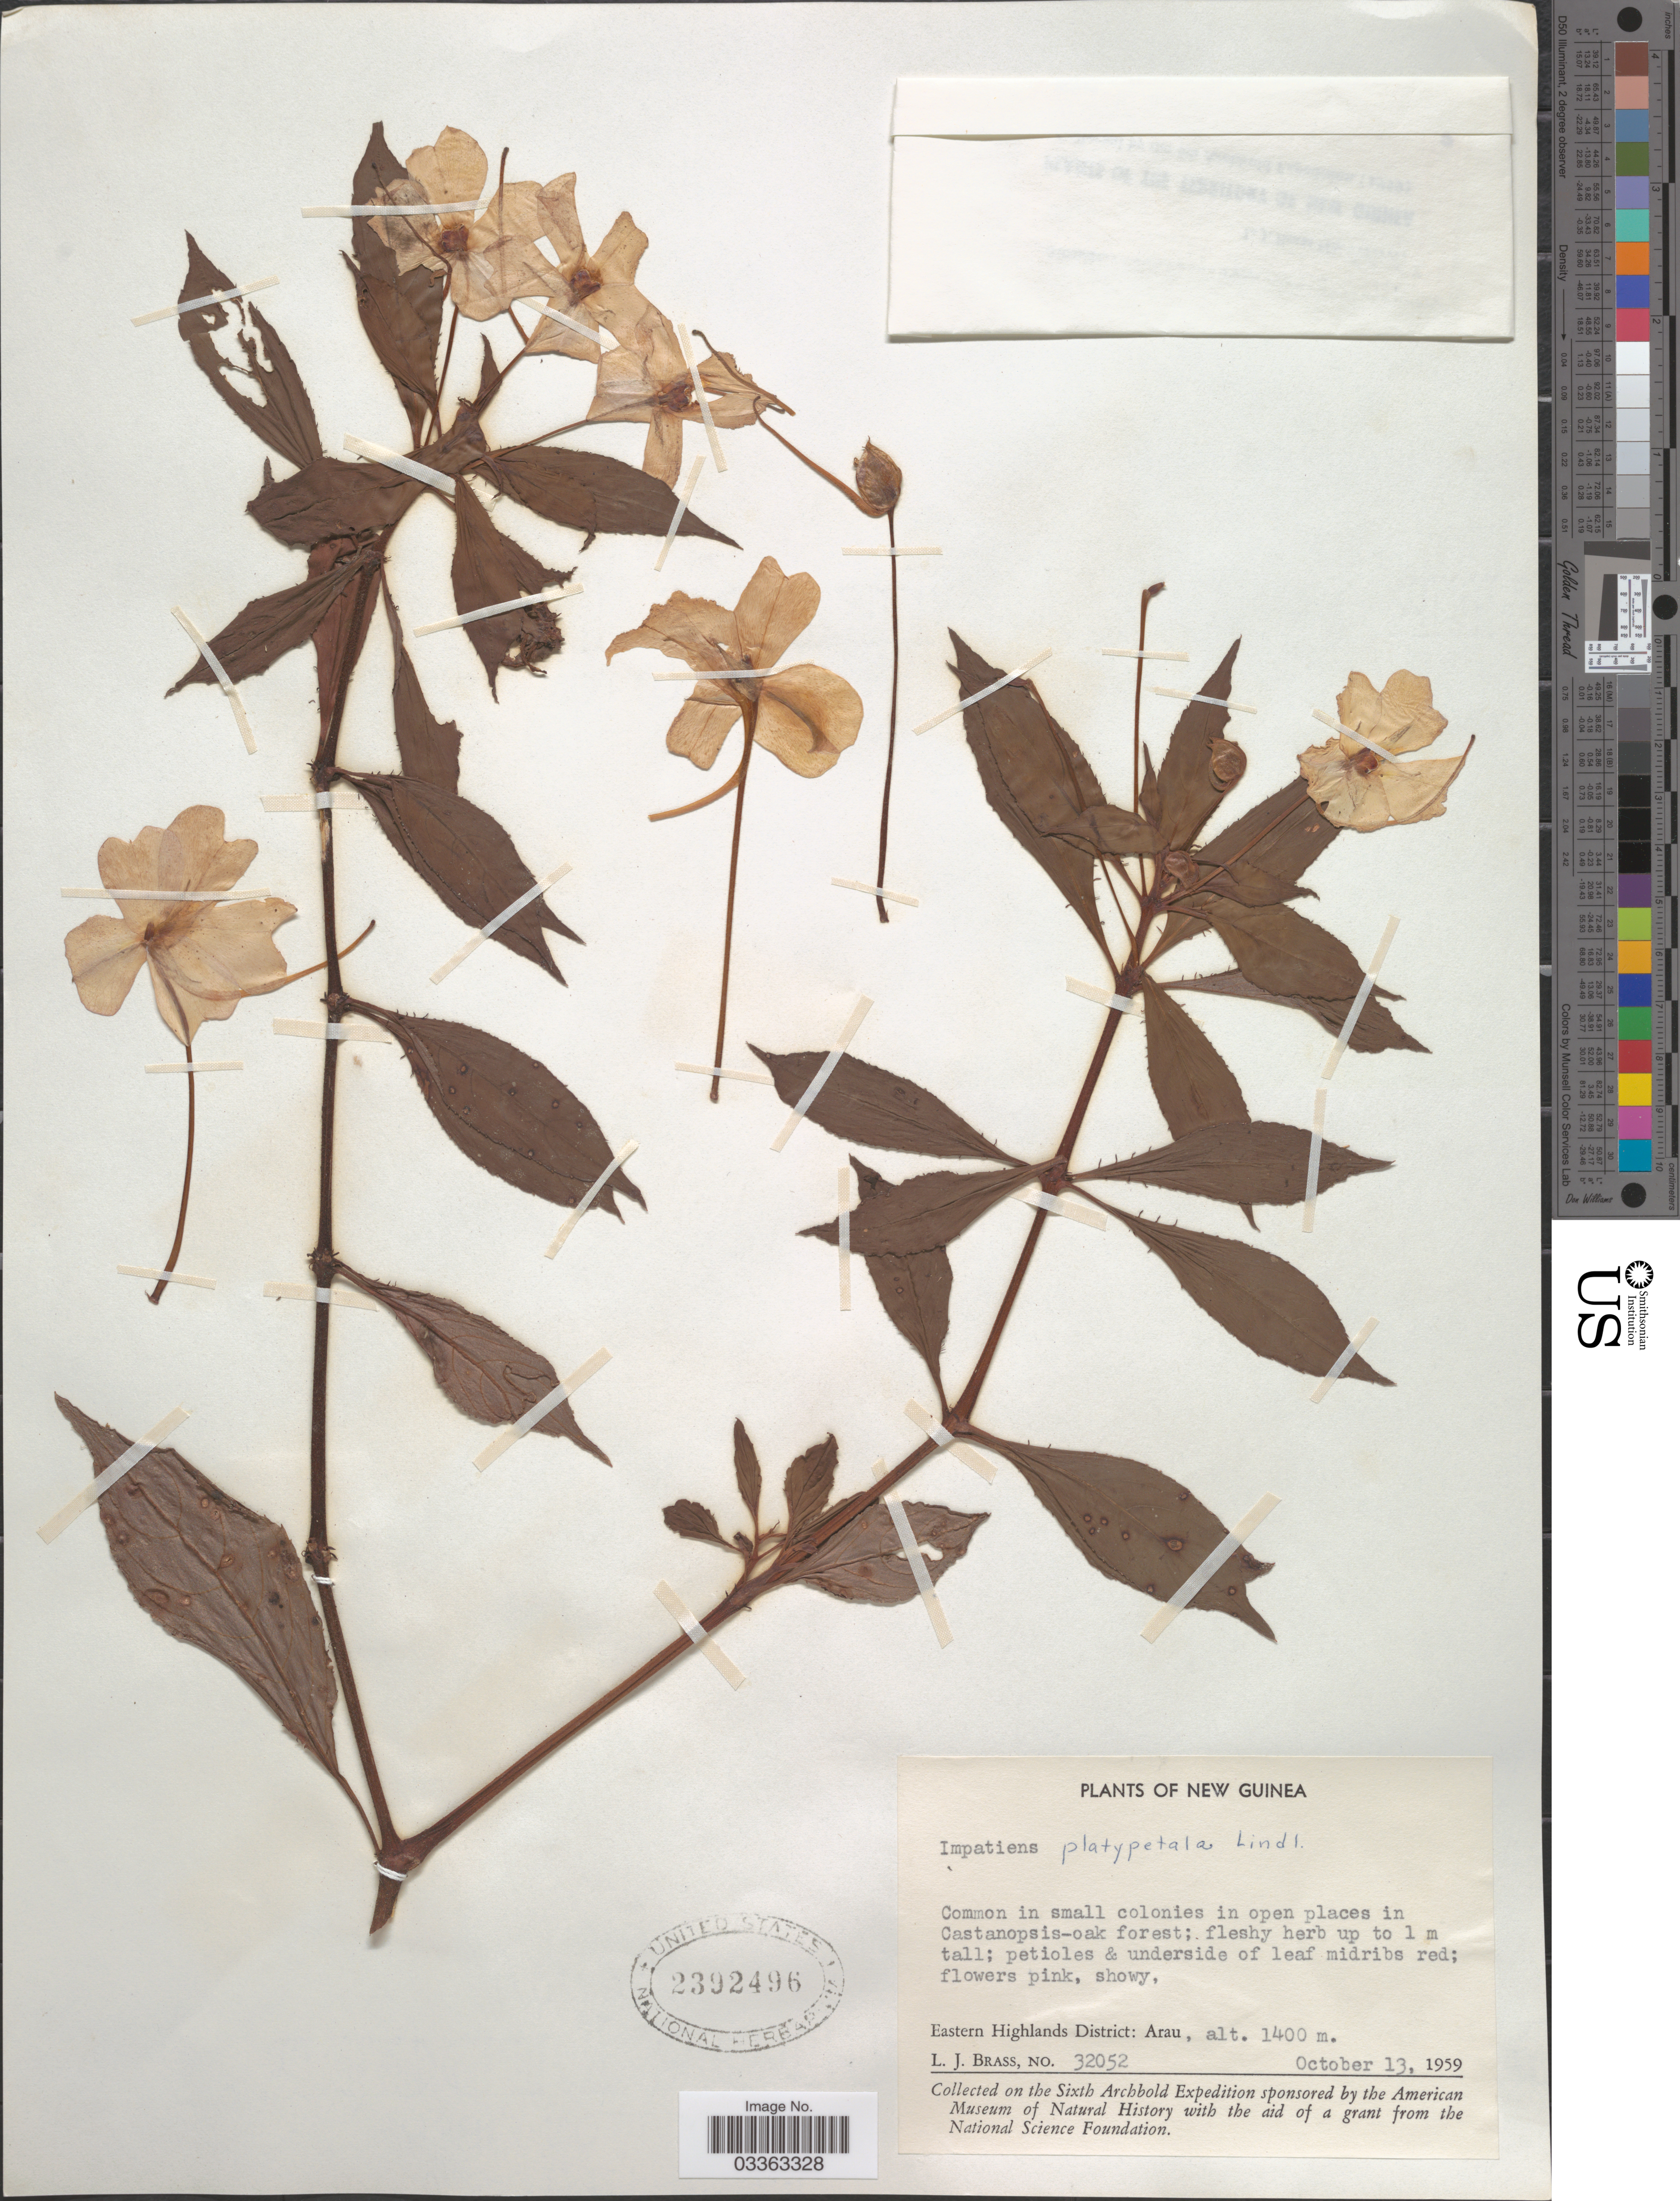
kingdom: Plantae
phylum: Tracheophyta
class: Magnoliopsida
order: Ericales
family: Balsaminaceae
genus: Impatiens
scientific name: Impatiens platypetala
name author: Lindl.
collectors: L. J. Brass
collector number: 32052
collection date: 1959-10-13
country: Papua New Guinea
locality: New Guinea. Eastern Highlands District: Arau.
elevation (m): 1400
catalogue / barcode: US 2392496